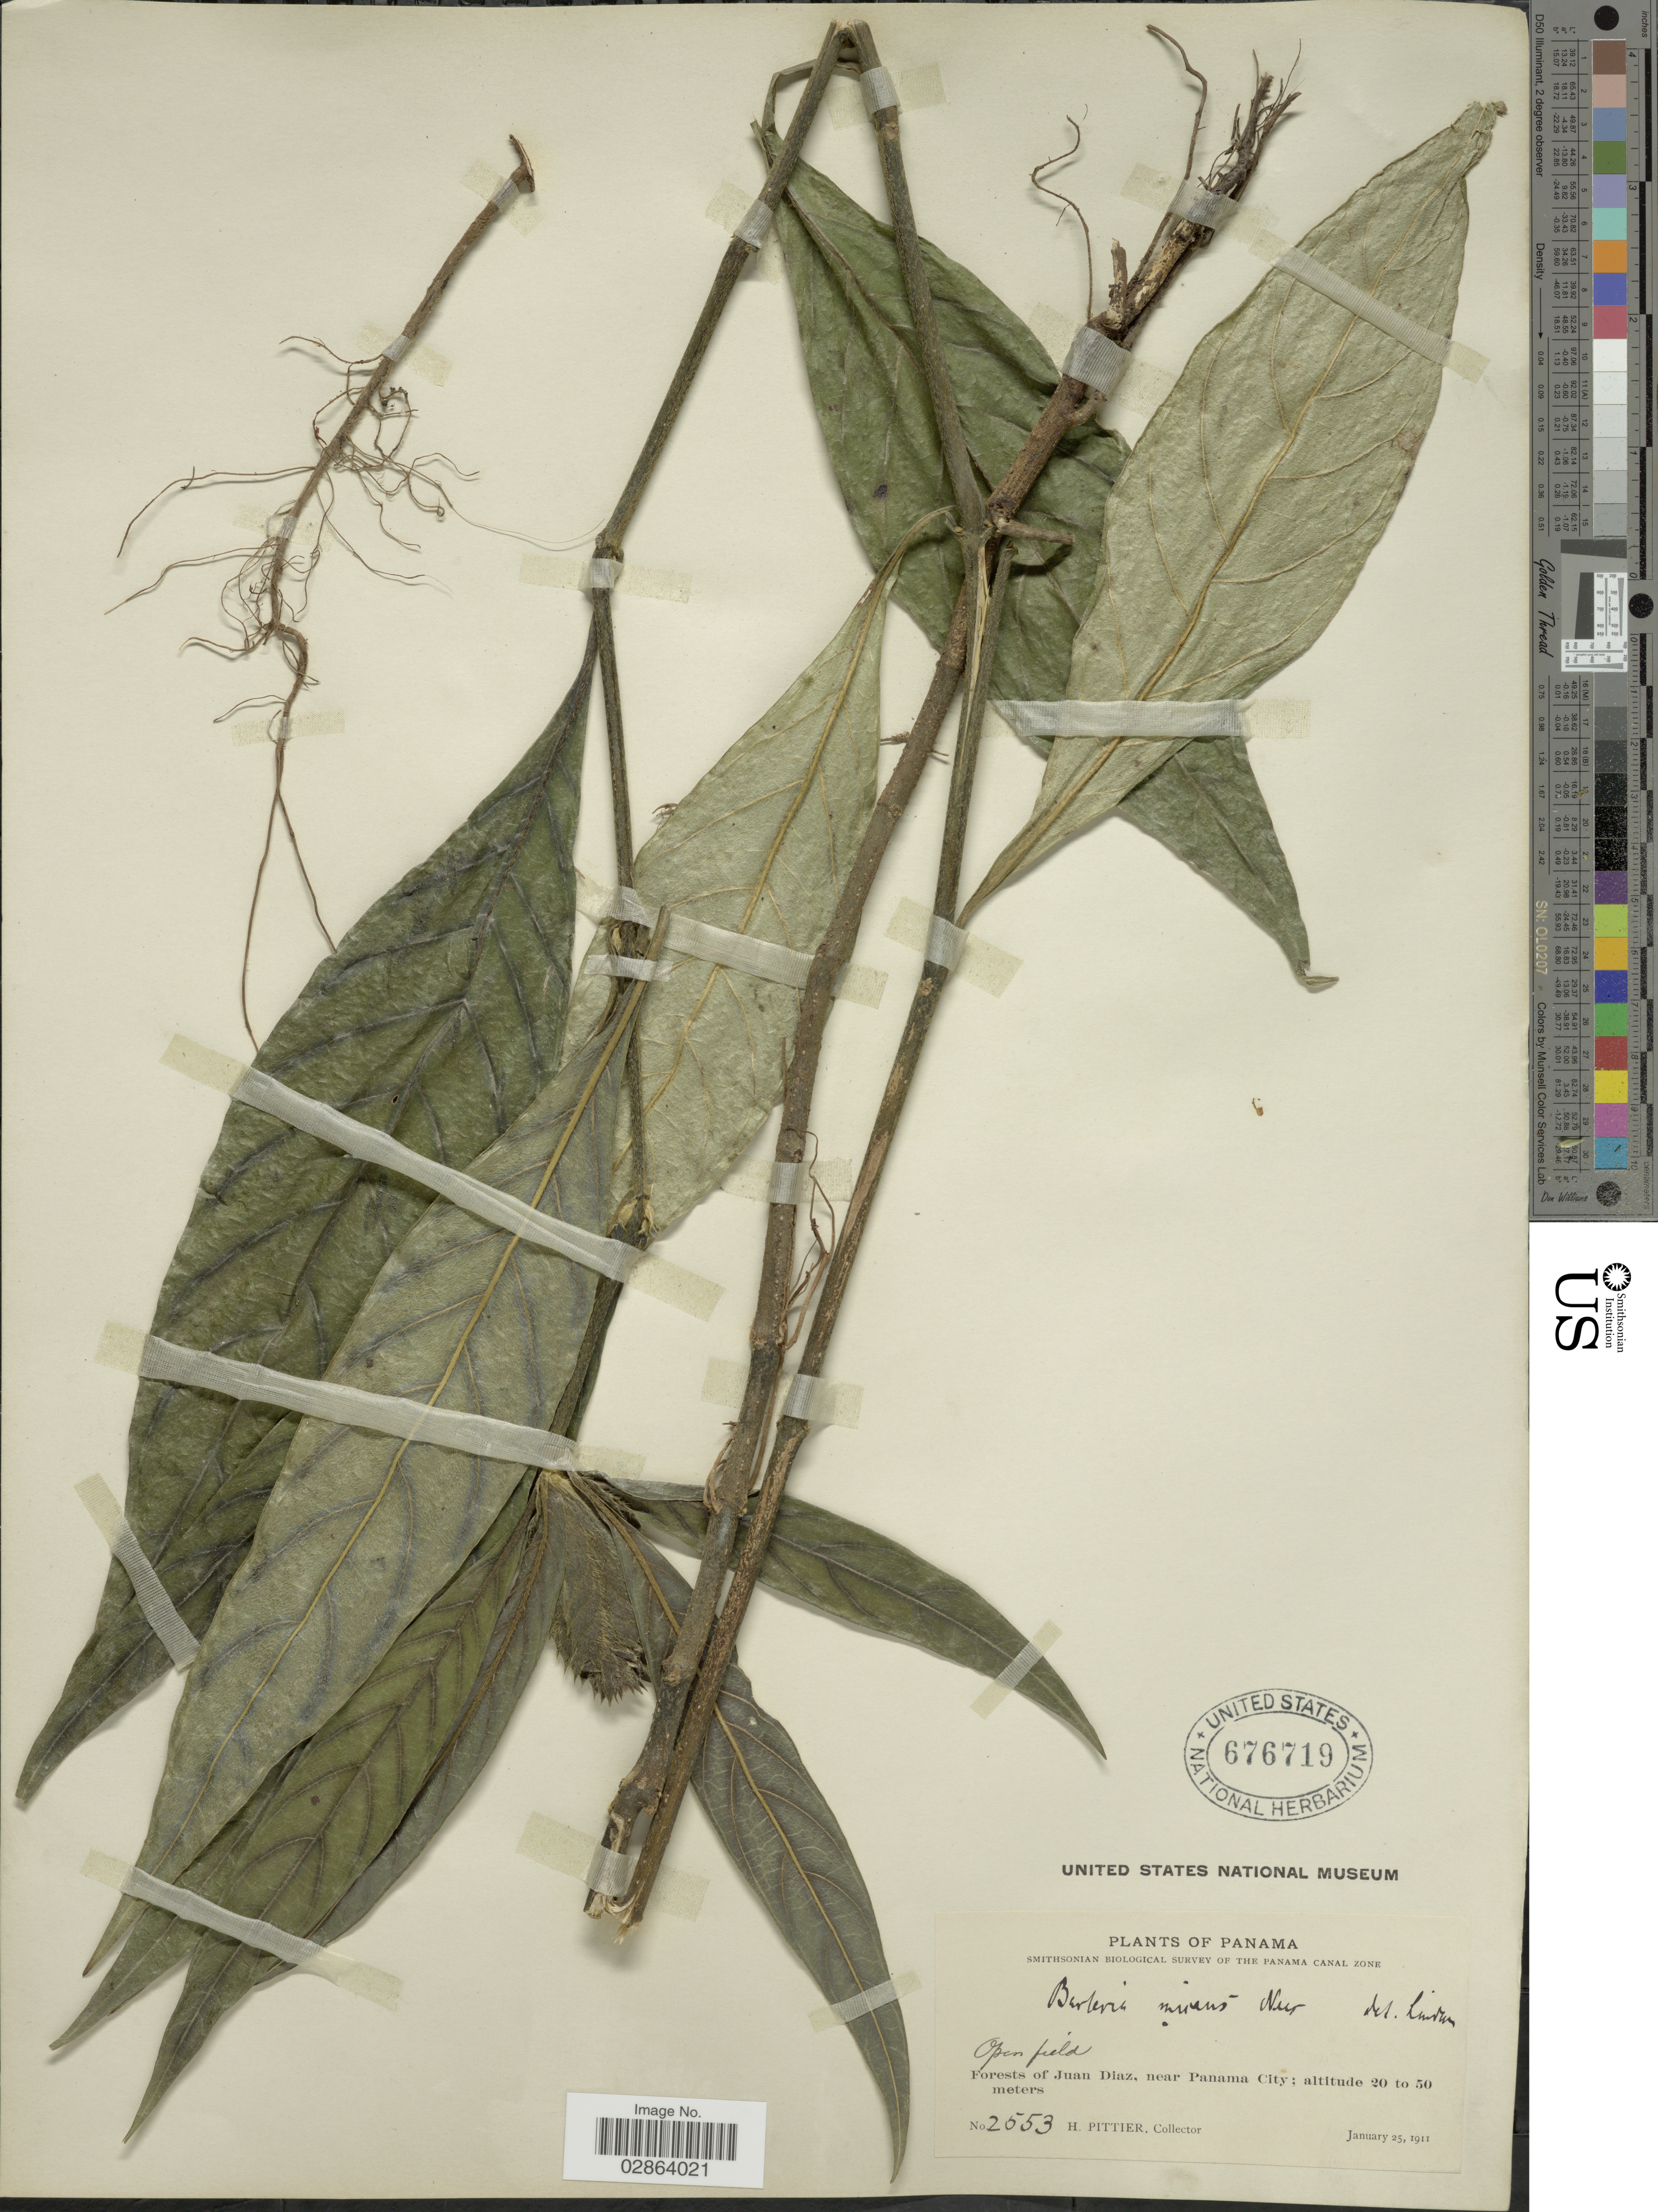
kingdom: Plantae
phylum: Tracheophyta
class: Magnoliopsida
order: Lamiales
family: Acanthaceae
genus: Barleria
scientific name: Barleria oenotheroides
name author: Dum. Cours.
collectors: H. F. Pittier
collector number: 2553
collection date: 1911-01-25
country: Panama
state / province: Panamá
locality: Forests of Juan Diaz, near Panama City.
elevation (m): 20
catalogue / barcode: US 676719